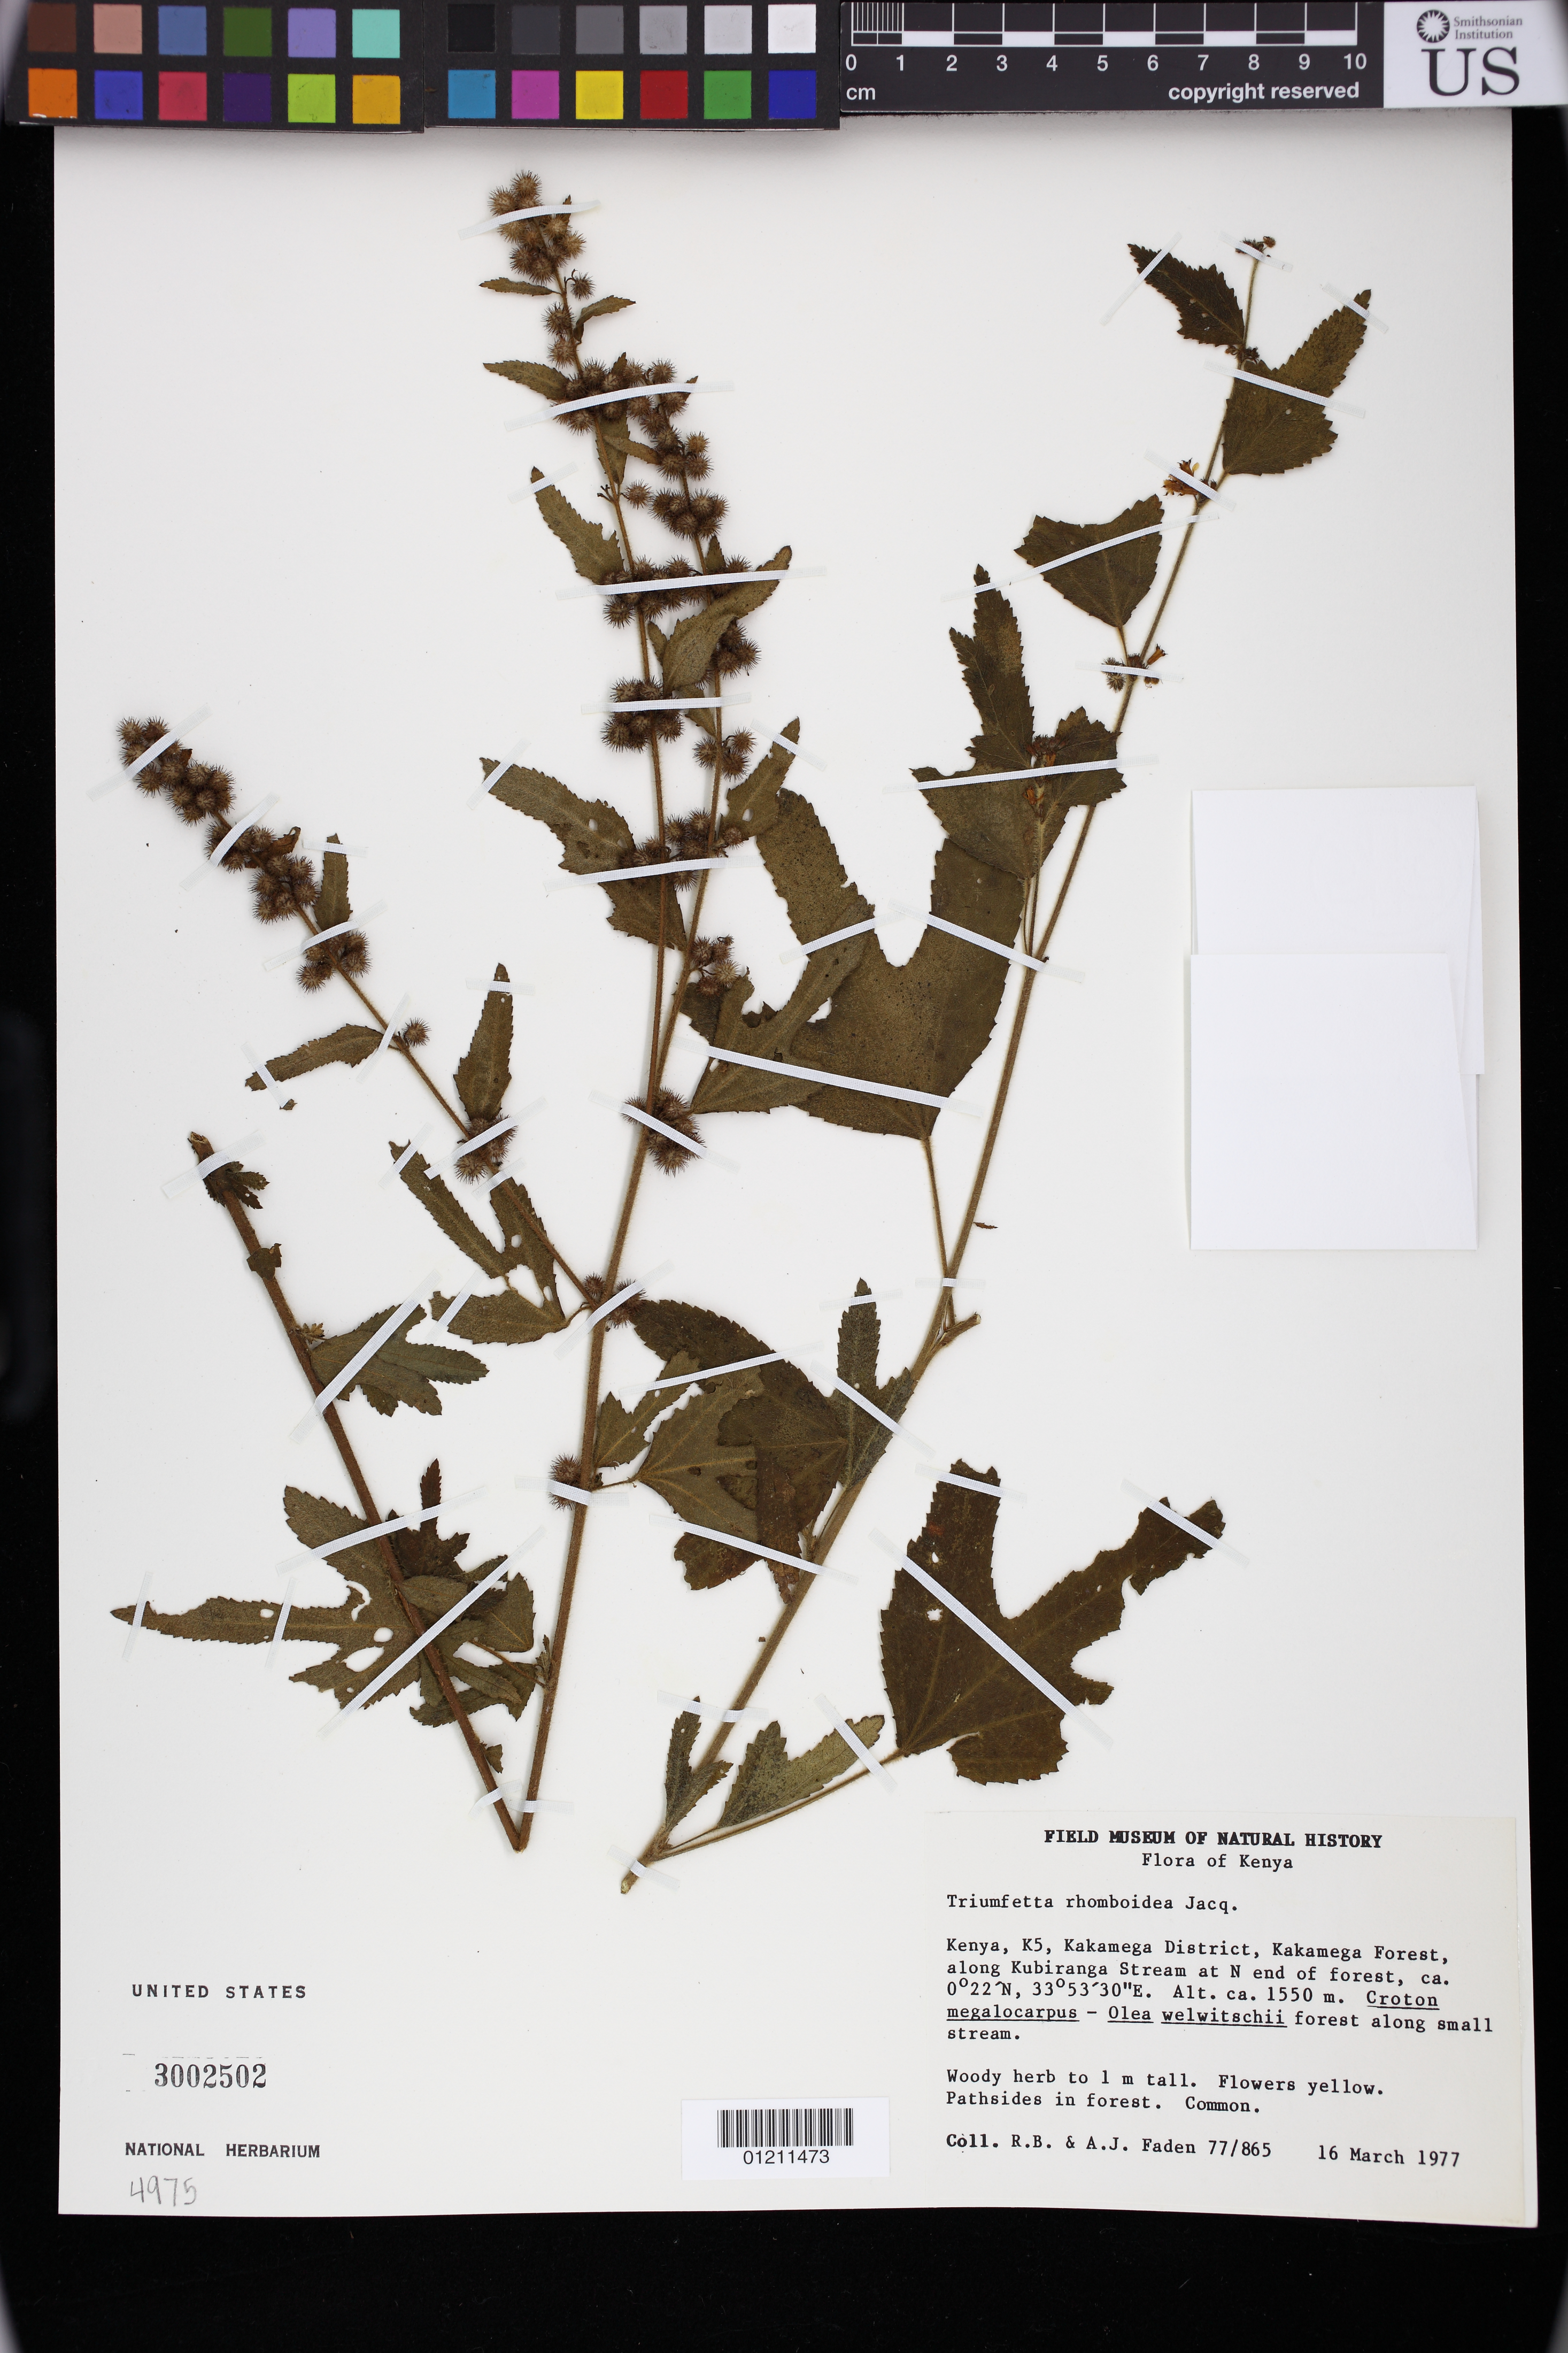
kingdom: Plantae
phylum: Tracheophyta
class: Magnoliopsida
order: Malvales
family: Malvaceae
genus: Triumfetta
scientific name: Triumfetta rhomboidea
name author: Jacq.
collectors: R. B. Faden & A. J. Faden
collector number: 77/865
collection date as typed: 16 Mar 1977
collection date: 1977-03-16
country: Kenya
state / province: Kakamega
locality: Kenya, K5, Kakamega District, Kakamega Forest, along Kubiranga Stream at N end of forest.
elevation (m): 1550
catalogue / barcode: US 3002502